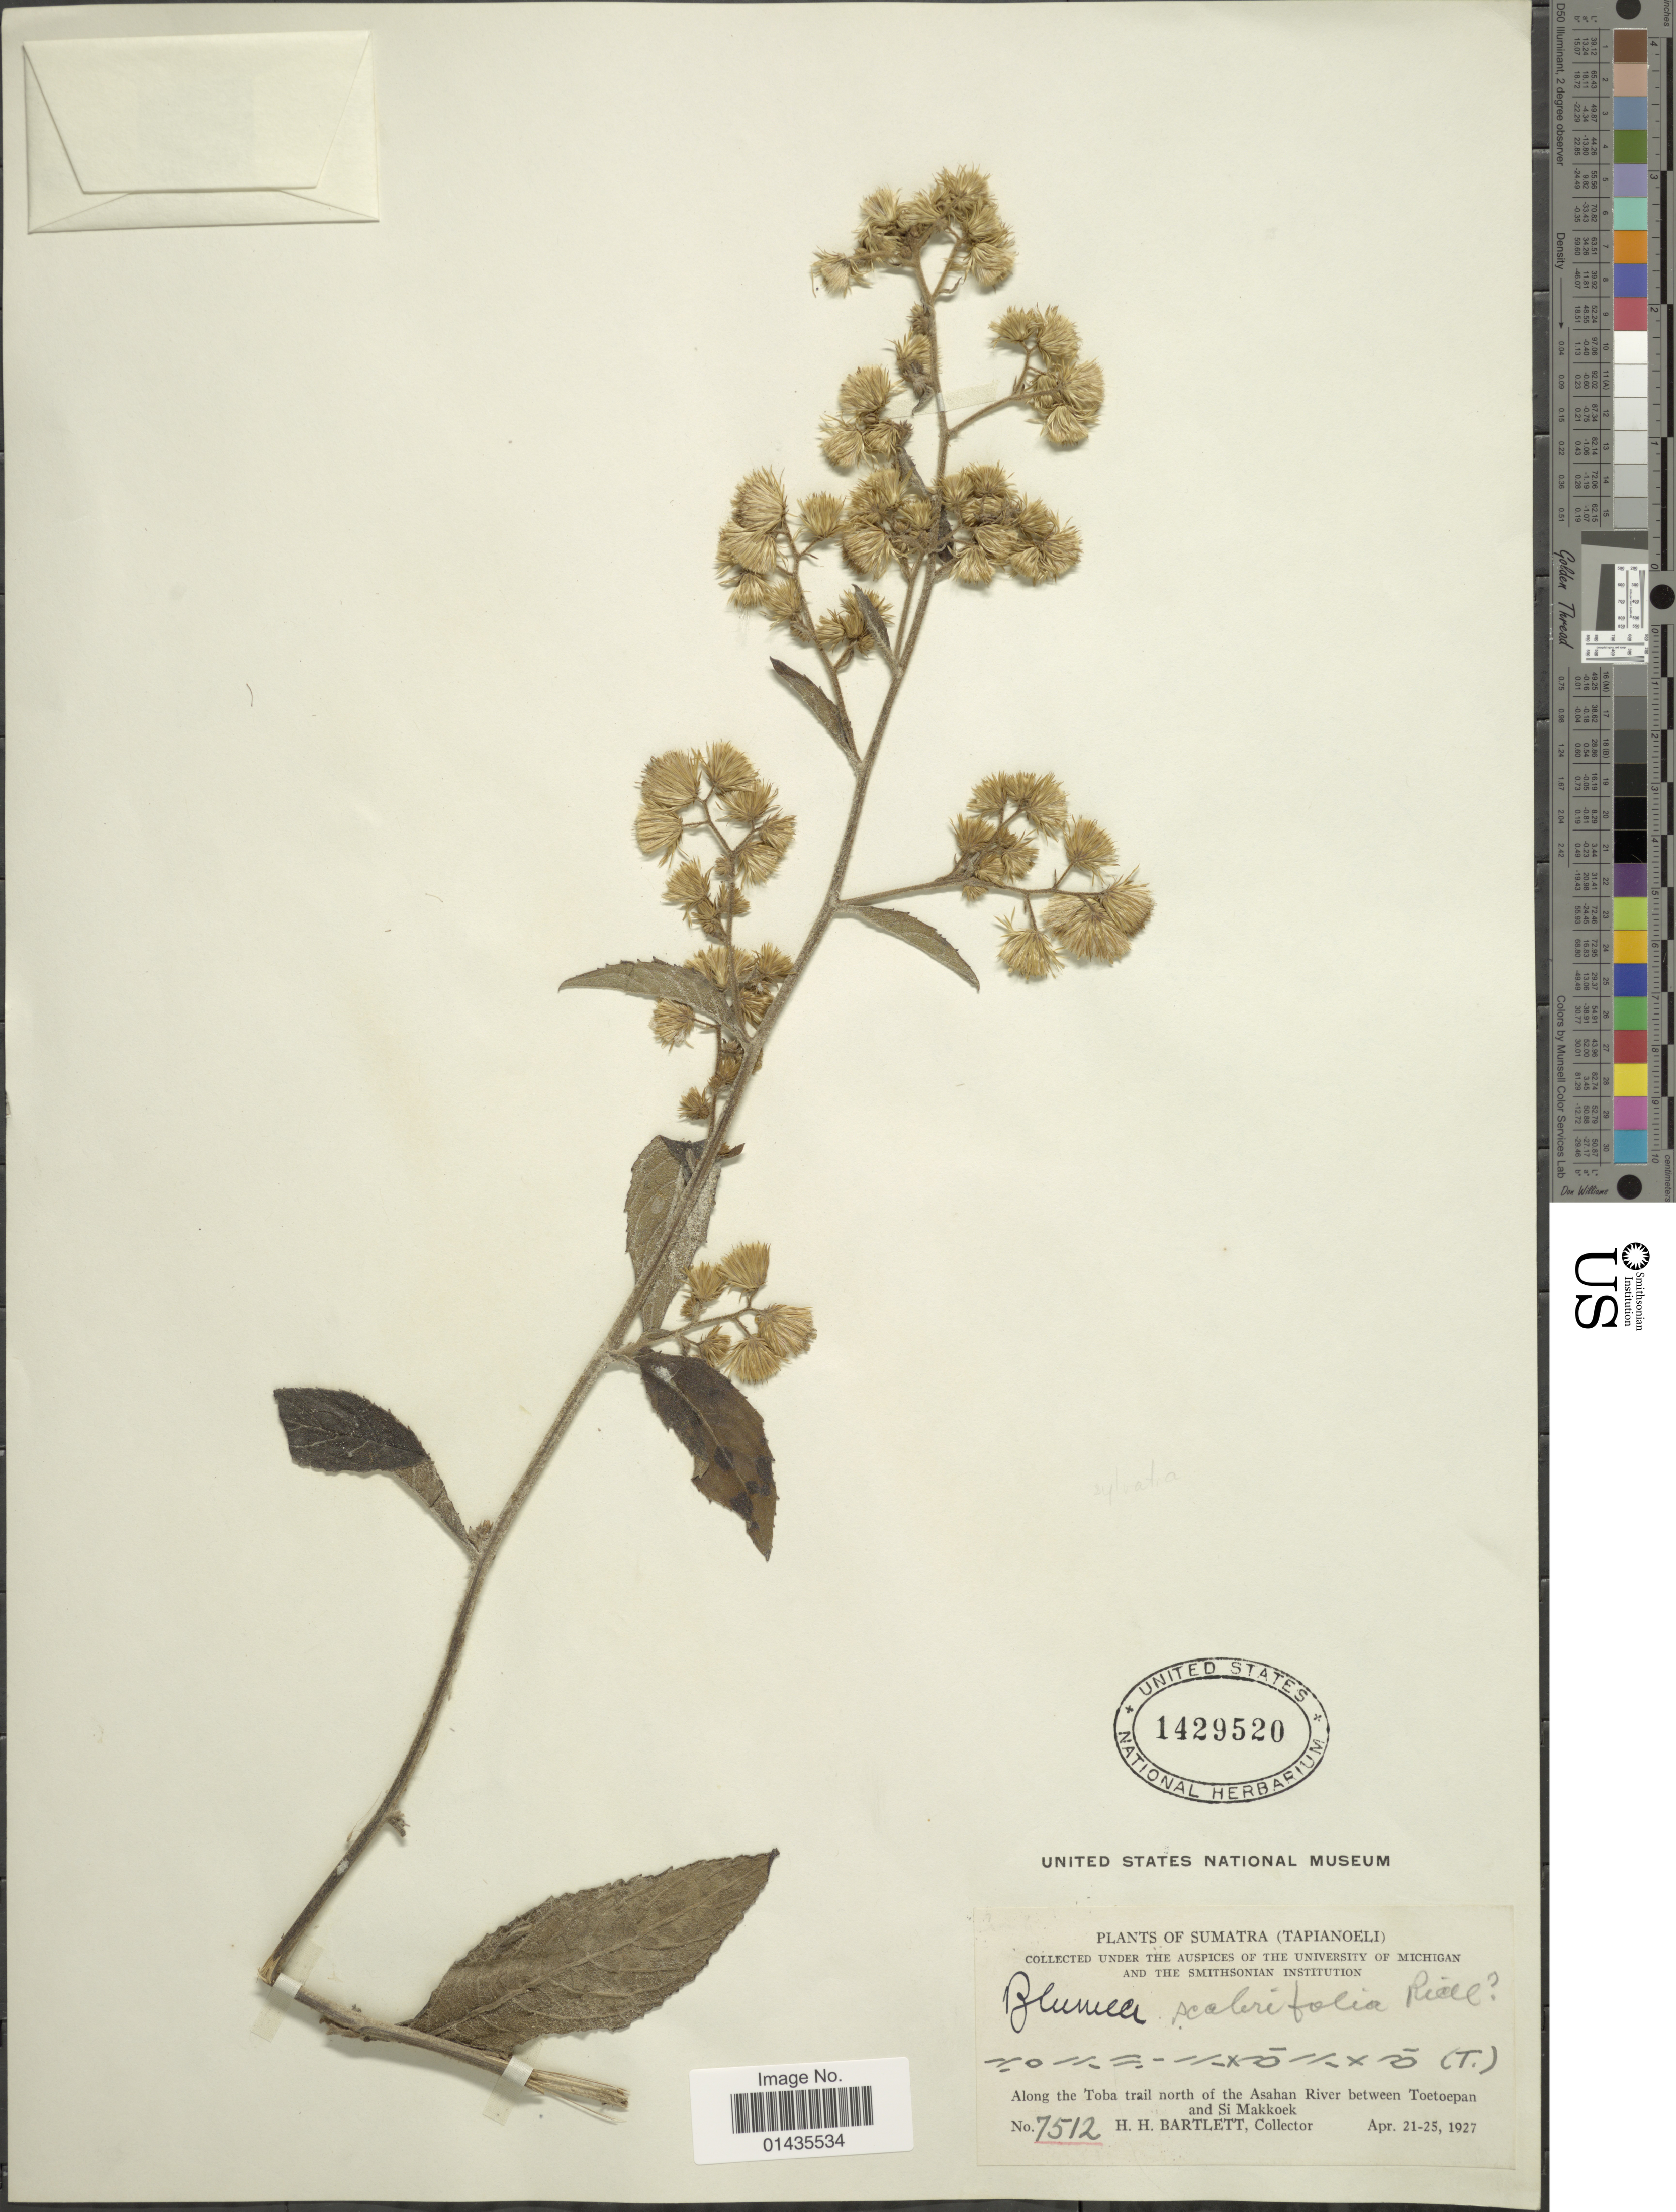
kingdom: Plantae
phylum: Tracheophyta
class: Magnoliopsida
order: Asterales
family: Asteraceae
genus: Blumea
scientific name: Blumea scabrifolia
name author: Ridl.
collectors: H. H. Bartlett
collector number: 7512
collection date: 1927-04-21/1927-04-25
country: Indonesia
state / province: Sumatra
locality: Tapianoeli, along the Toba trail north of the Asahan River between Toetoepan and Si Makkoek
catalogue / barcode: US 1429520